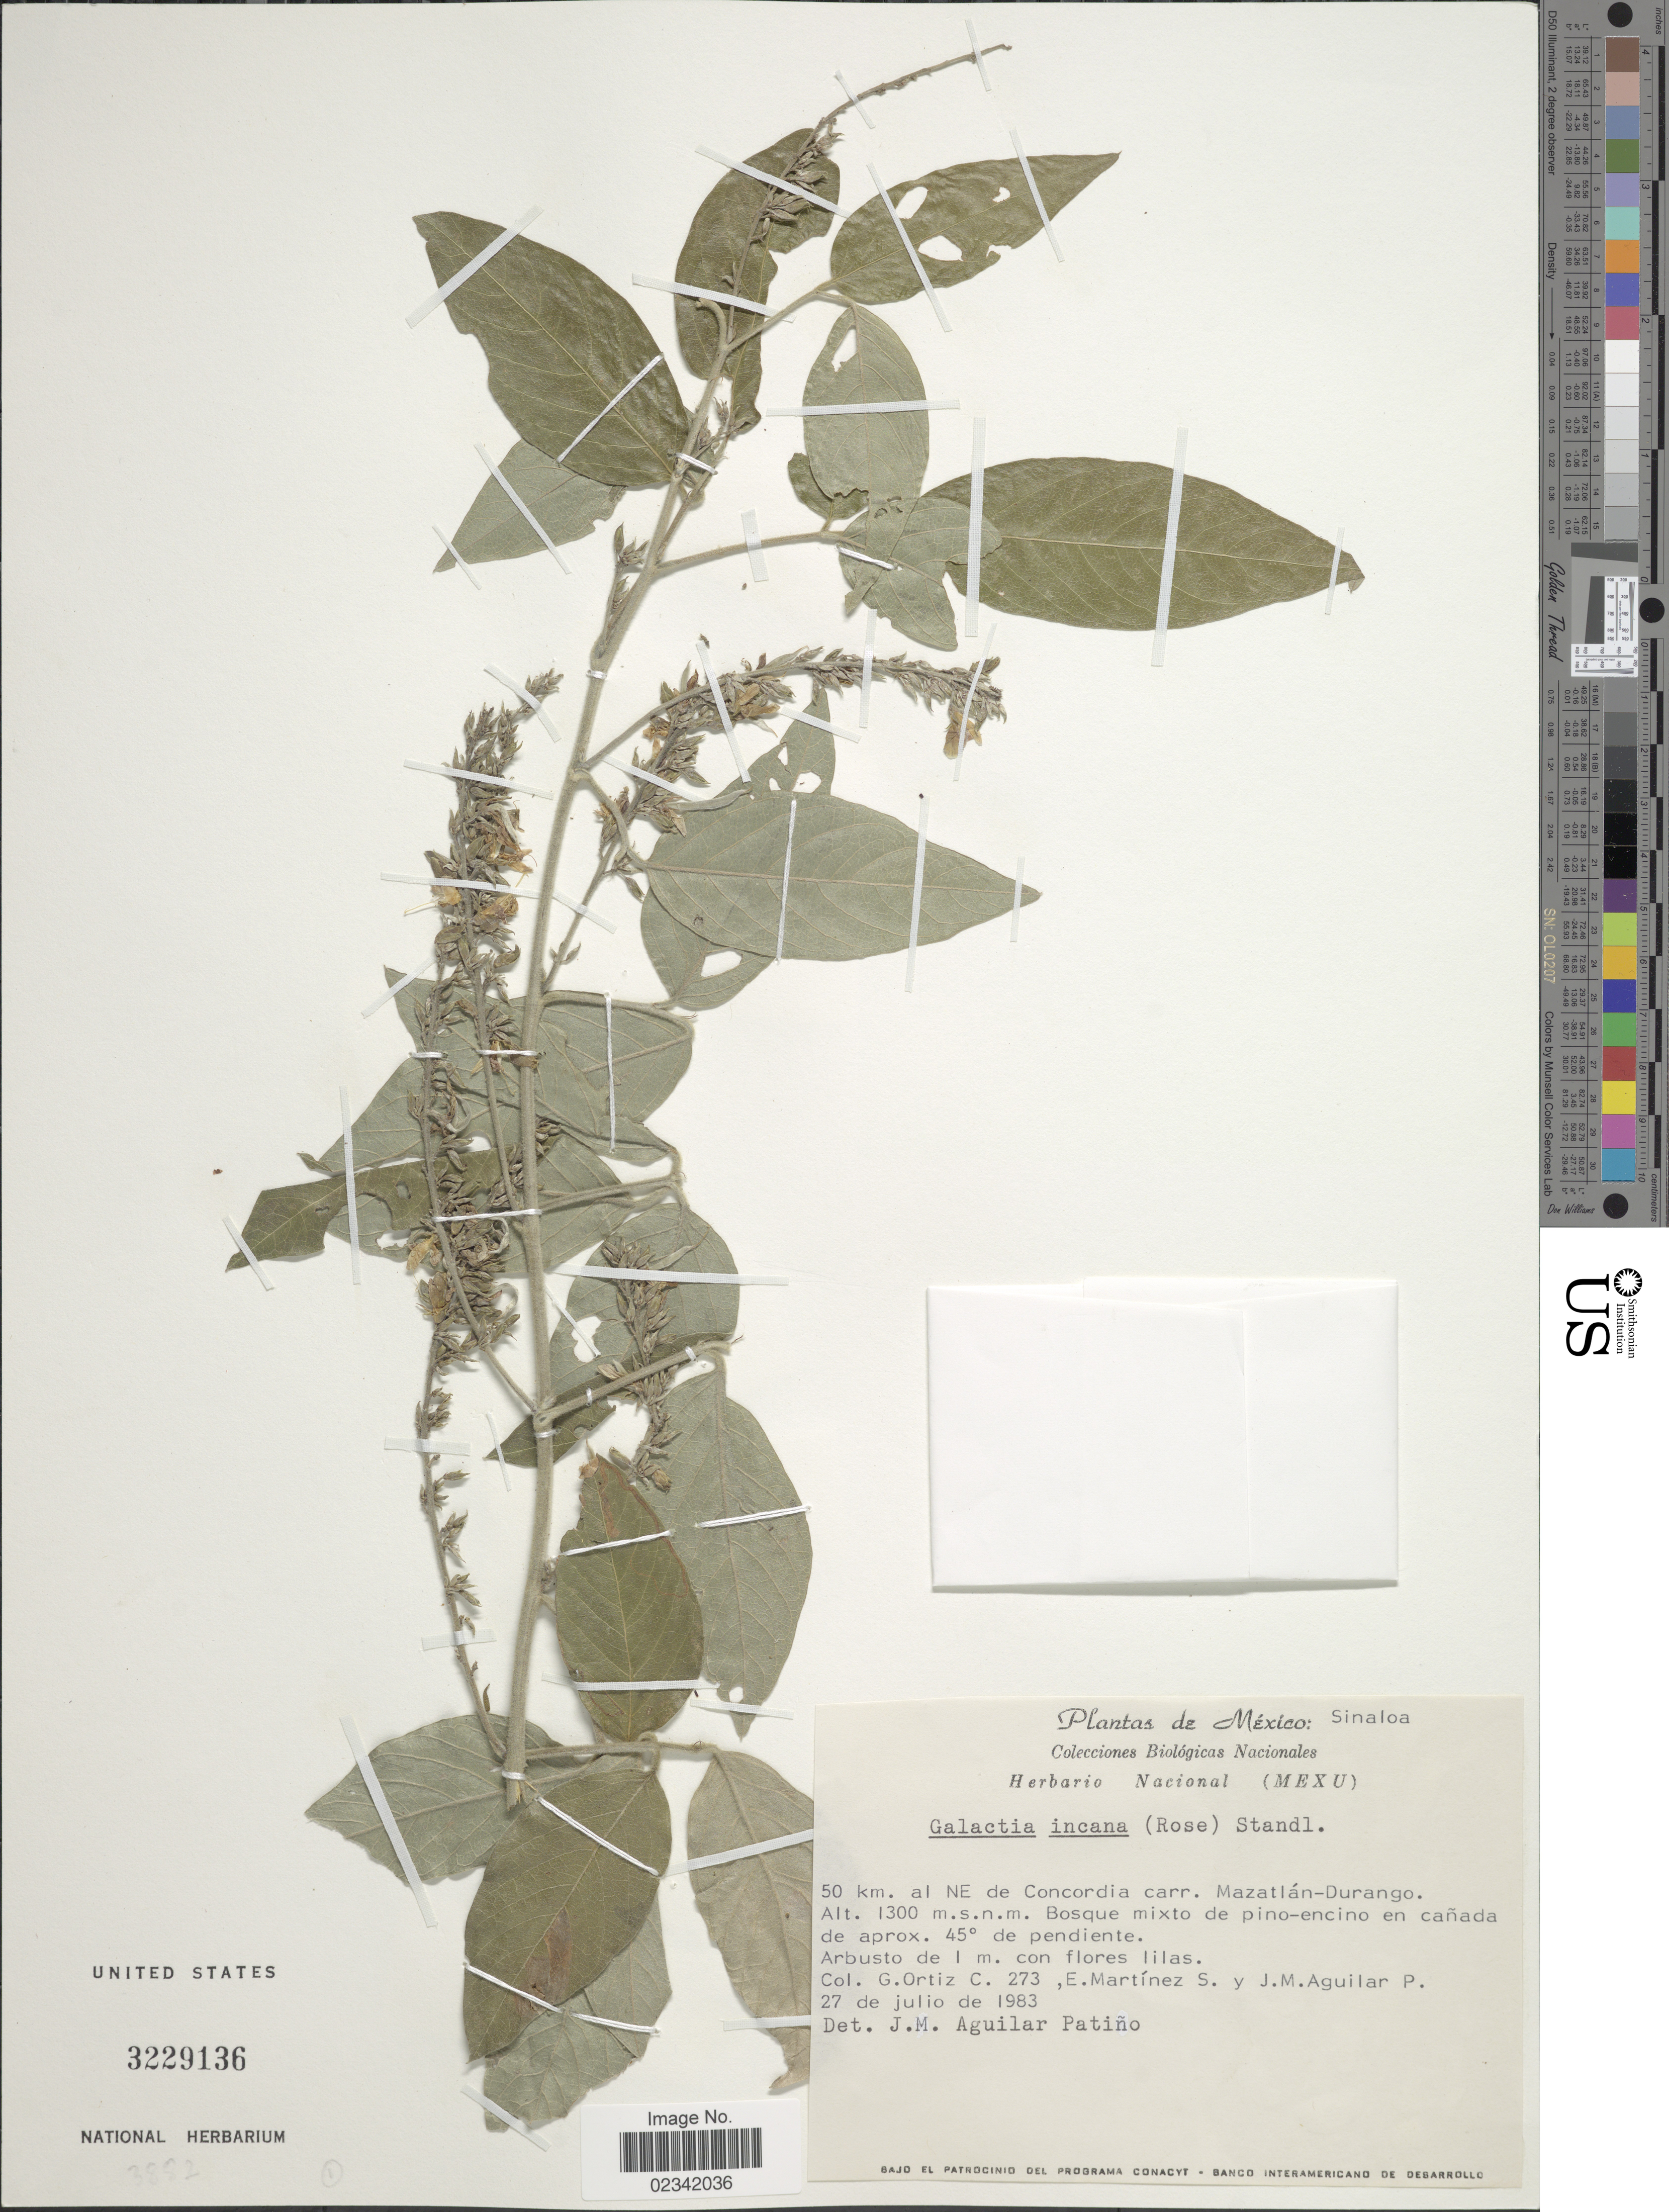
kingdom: Plantae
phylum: Tracheophyta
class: Magnoliopsida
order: Fabales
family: Fabaceae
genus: Galactia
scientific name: Galactia incana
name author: (Rose) Standl.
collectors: Ortíz C., G., E. M. Martínez S. & Aguilar P., J. M.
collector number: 273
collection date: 1983-07-27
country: Mexico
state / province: Sinaloa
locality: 50 km. al NE de Concordia carr. Mazatlan-Durango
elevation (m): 1300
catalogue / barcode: US 3229136